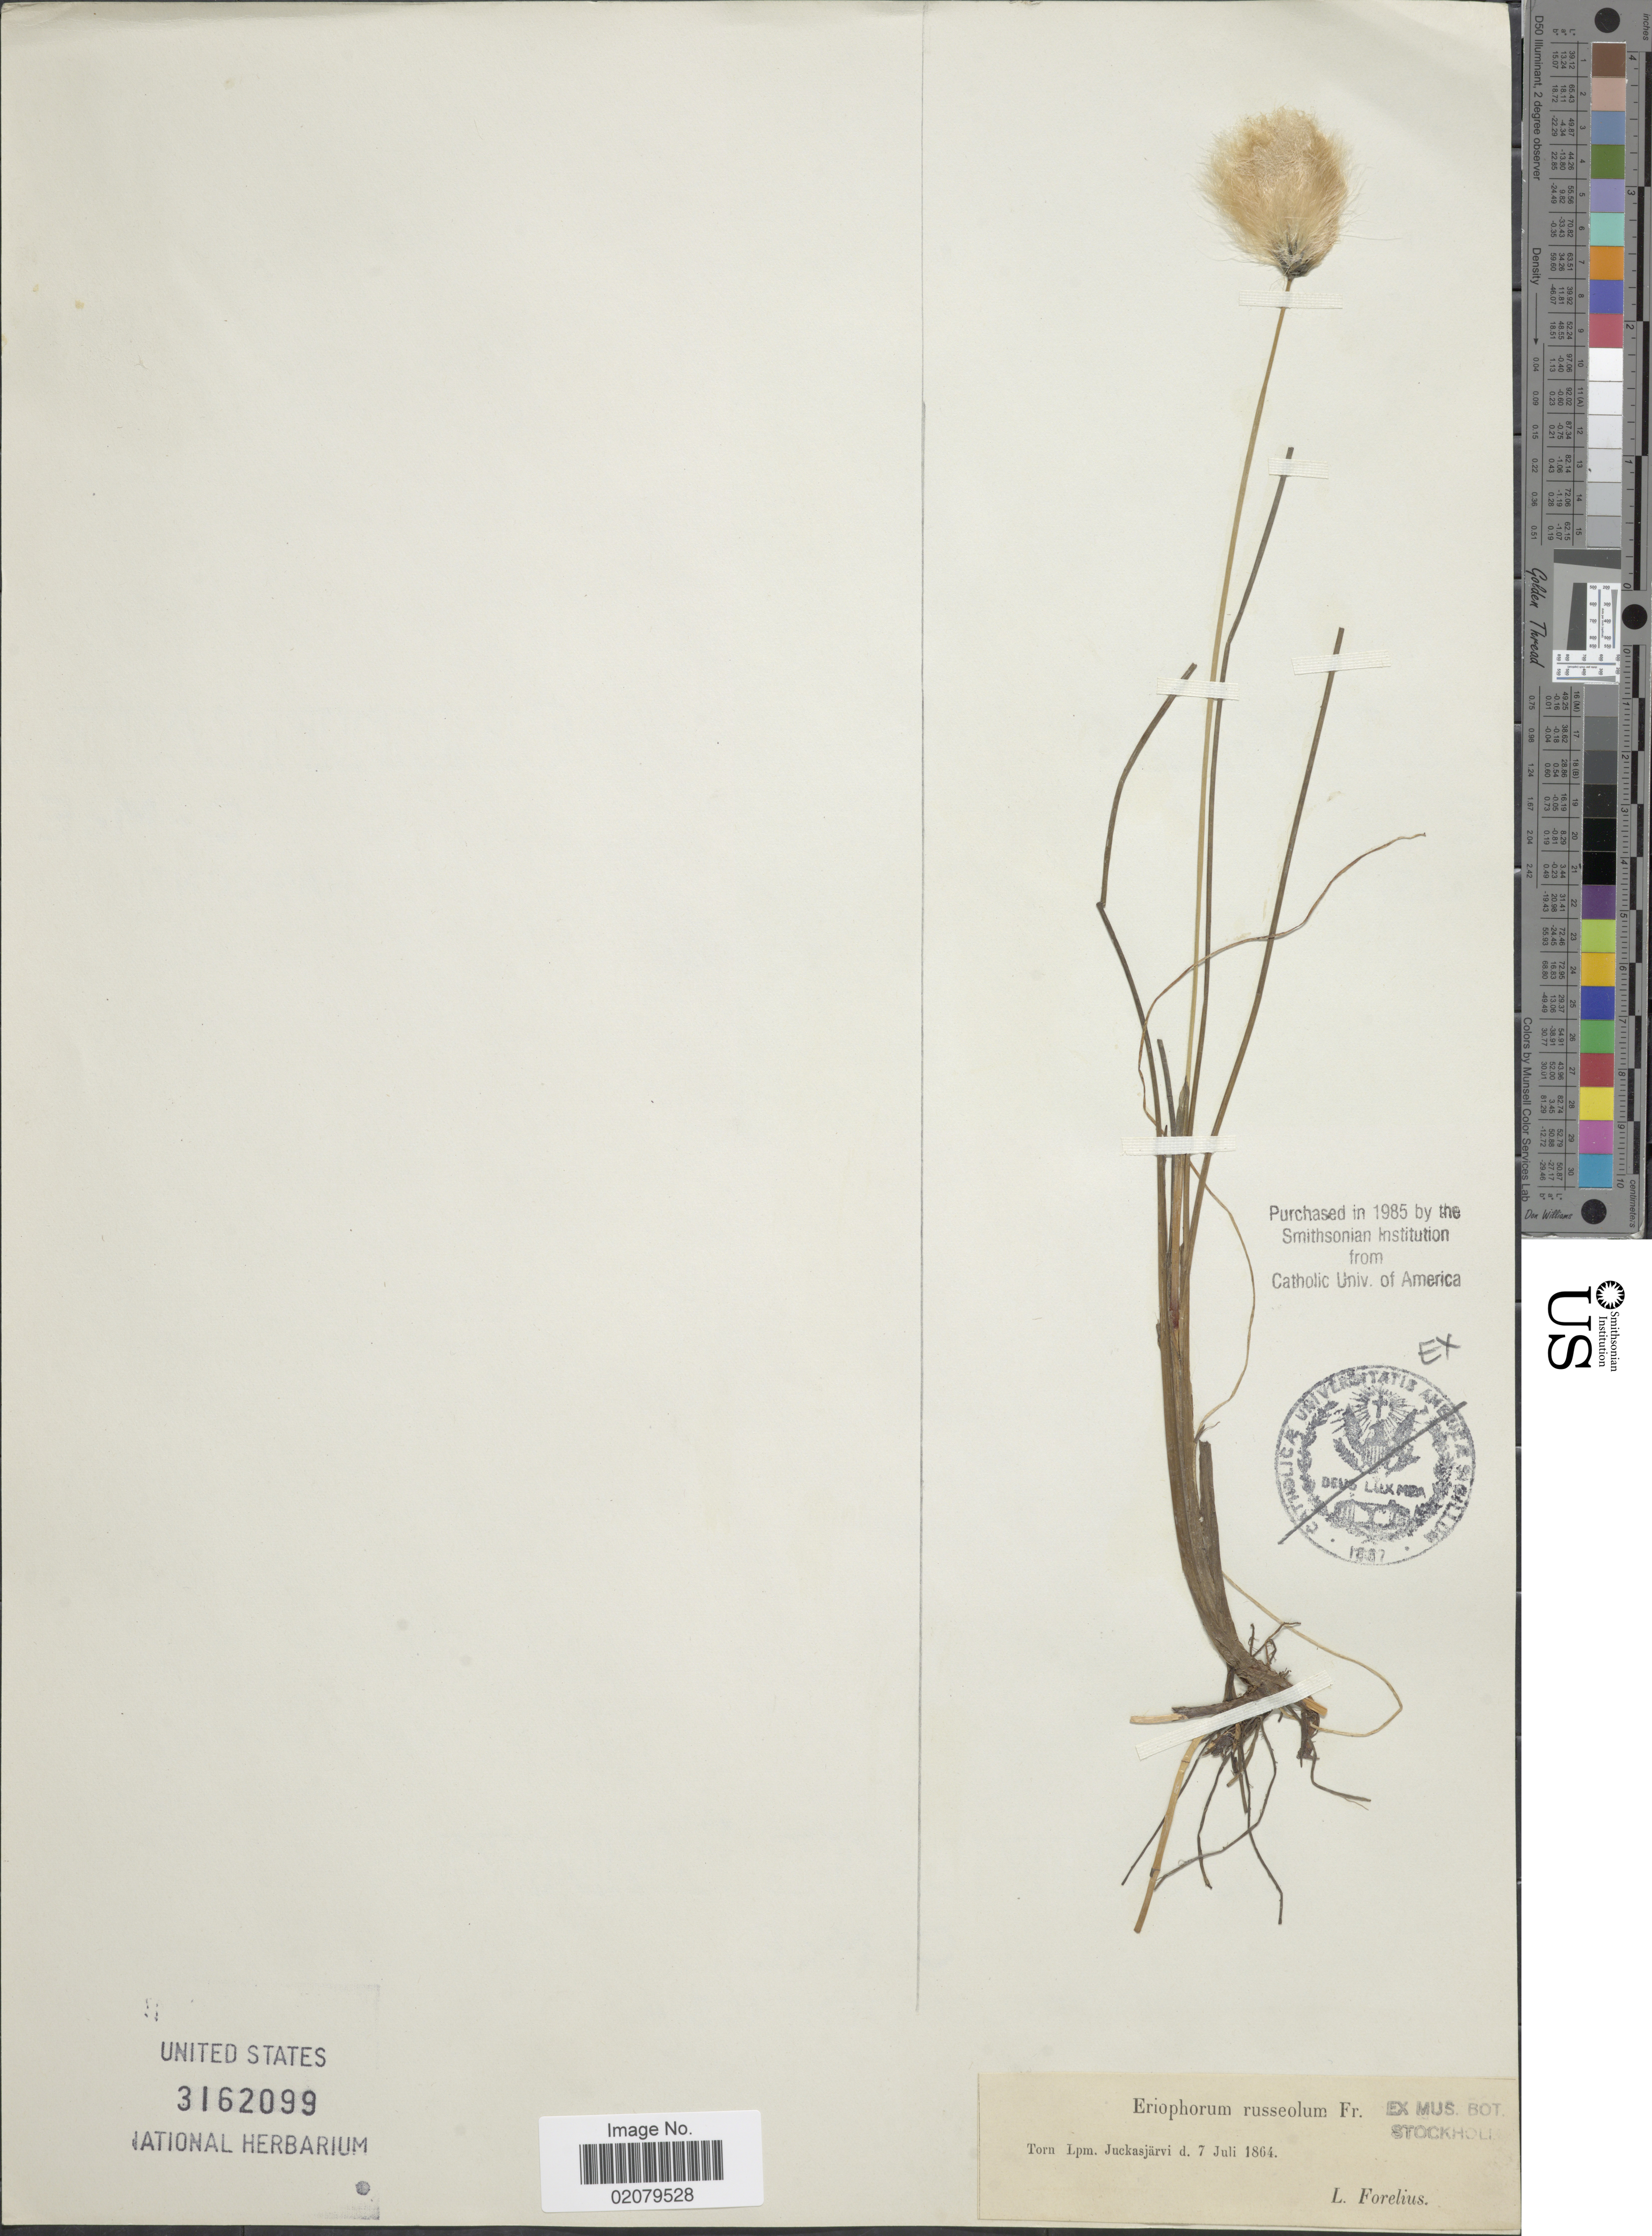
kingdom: Plantae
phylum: Tracheophyta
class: Liliopsida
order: Poales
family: Cyperaceae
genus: Eriophorum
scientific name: Eriophorum chamissonis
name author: C.A. Mey.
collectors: L. Forelius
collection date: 1864-07-07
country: Sweden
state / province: Norrbotten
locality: Torn, Lpm. Juckasjarvi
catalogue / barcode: US 3162099